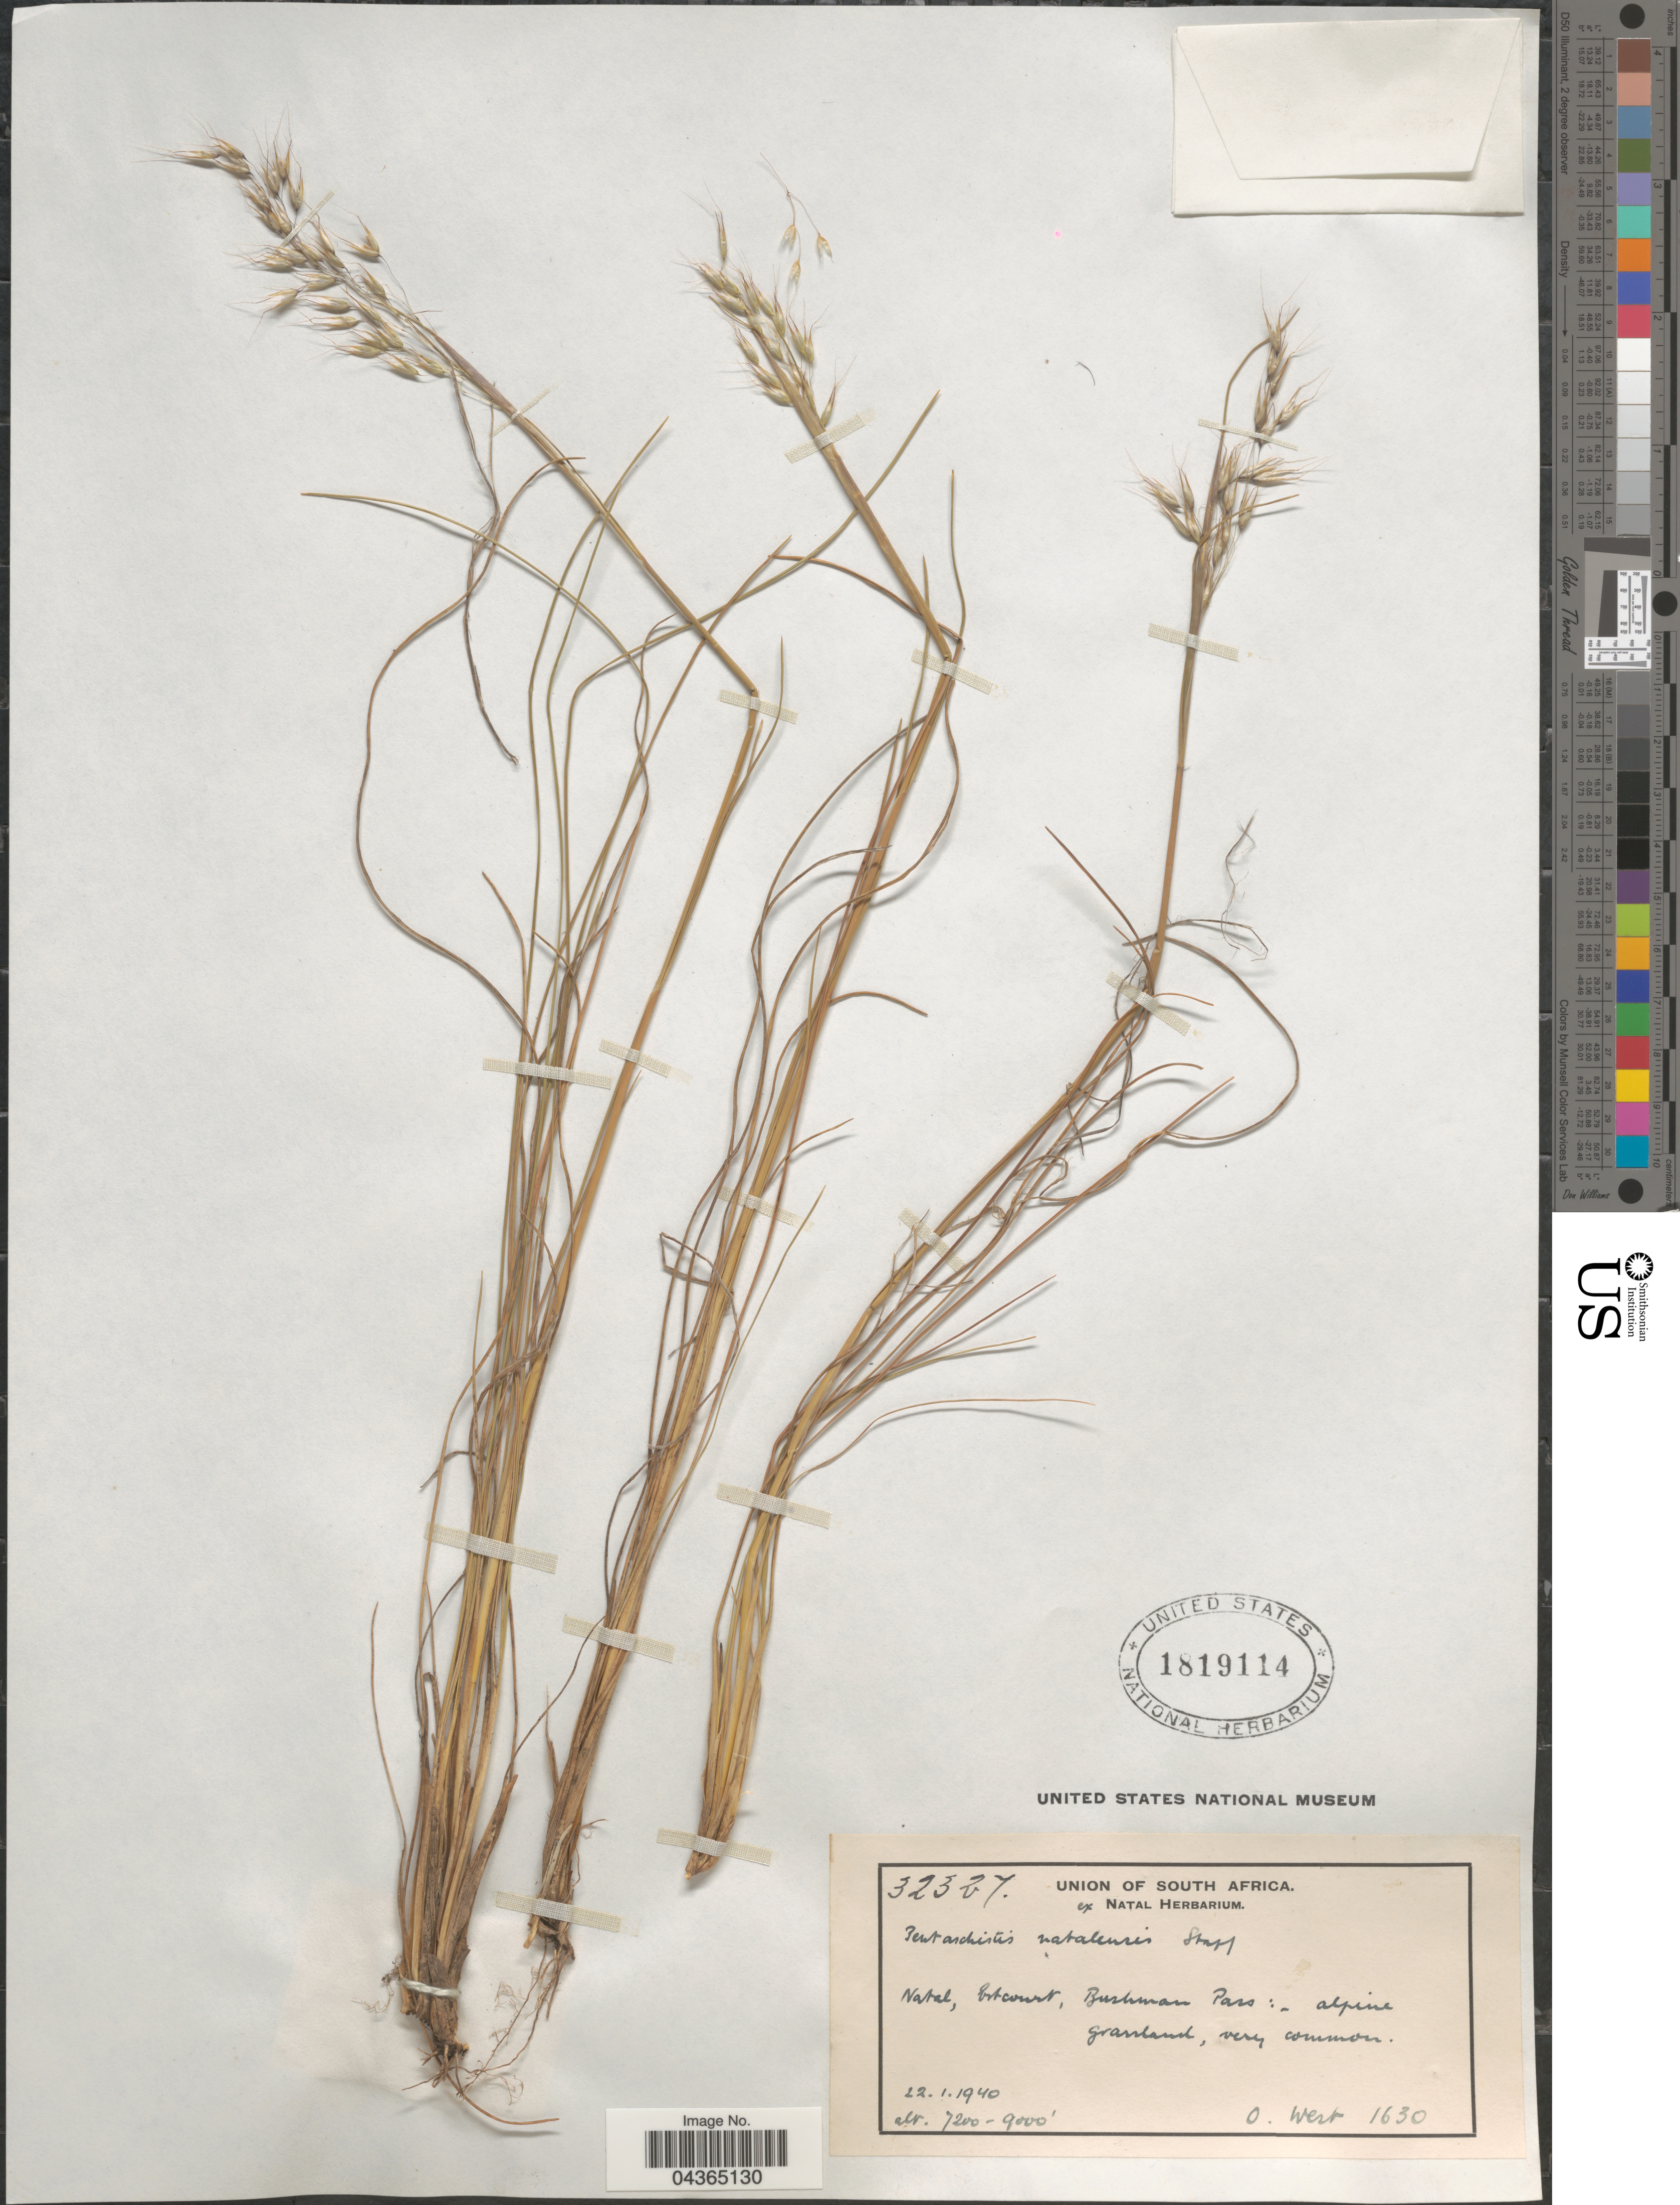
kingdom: Plantae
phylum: Tracheophyta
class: Liliopsida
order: Poales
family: Poaceae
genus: Pentameris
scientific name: Pentameris natalensis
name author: (Stapf) Galley & H.P. Linder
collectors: O. West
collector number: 1630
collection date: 1940-01-22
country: South Africa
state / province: KwaZulu-Natal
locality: Union of South Africa. Natal, Estcourt, Bushman Pass:-alpine grassland, very common.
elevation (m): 2195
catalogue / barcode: US 1819114